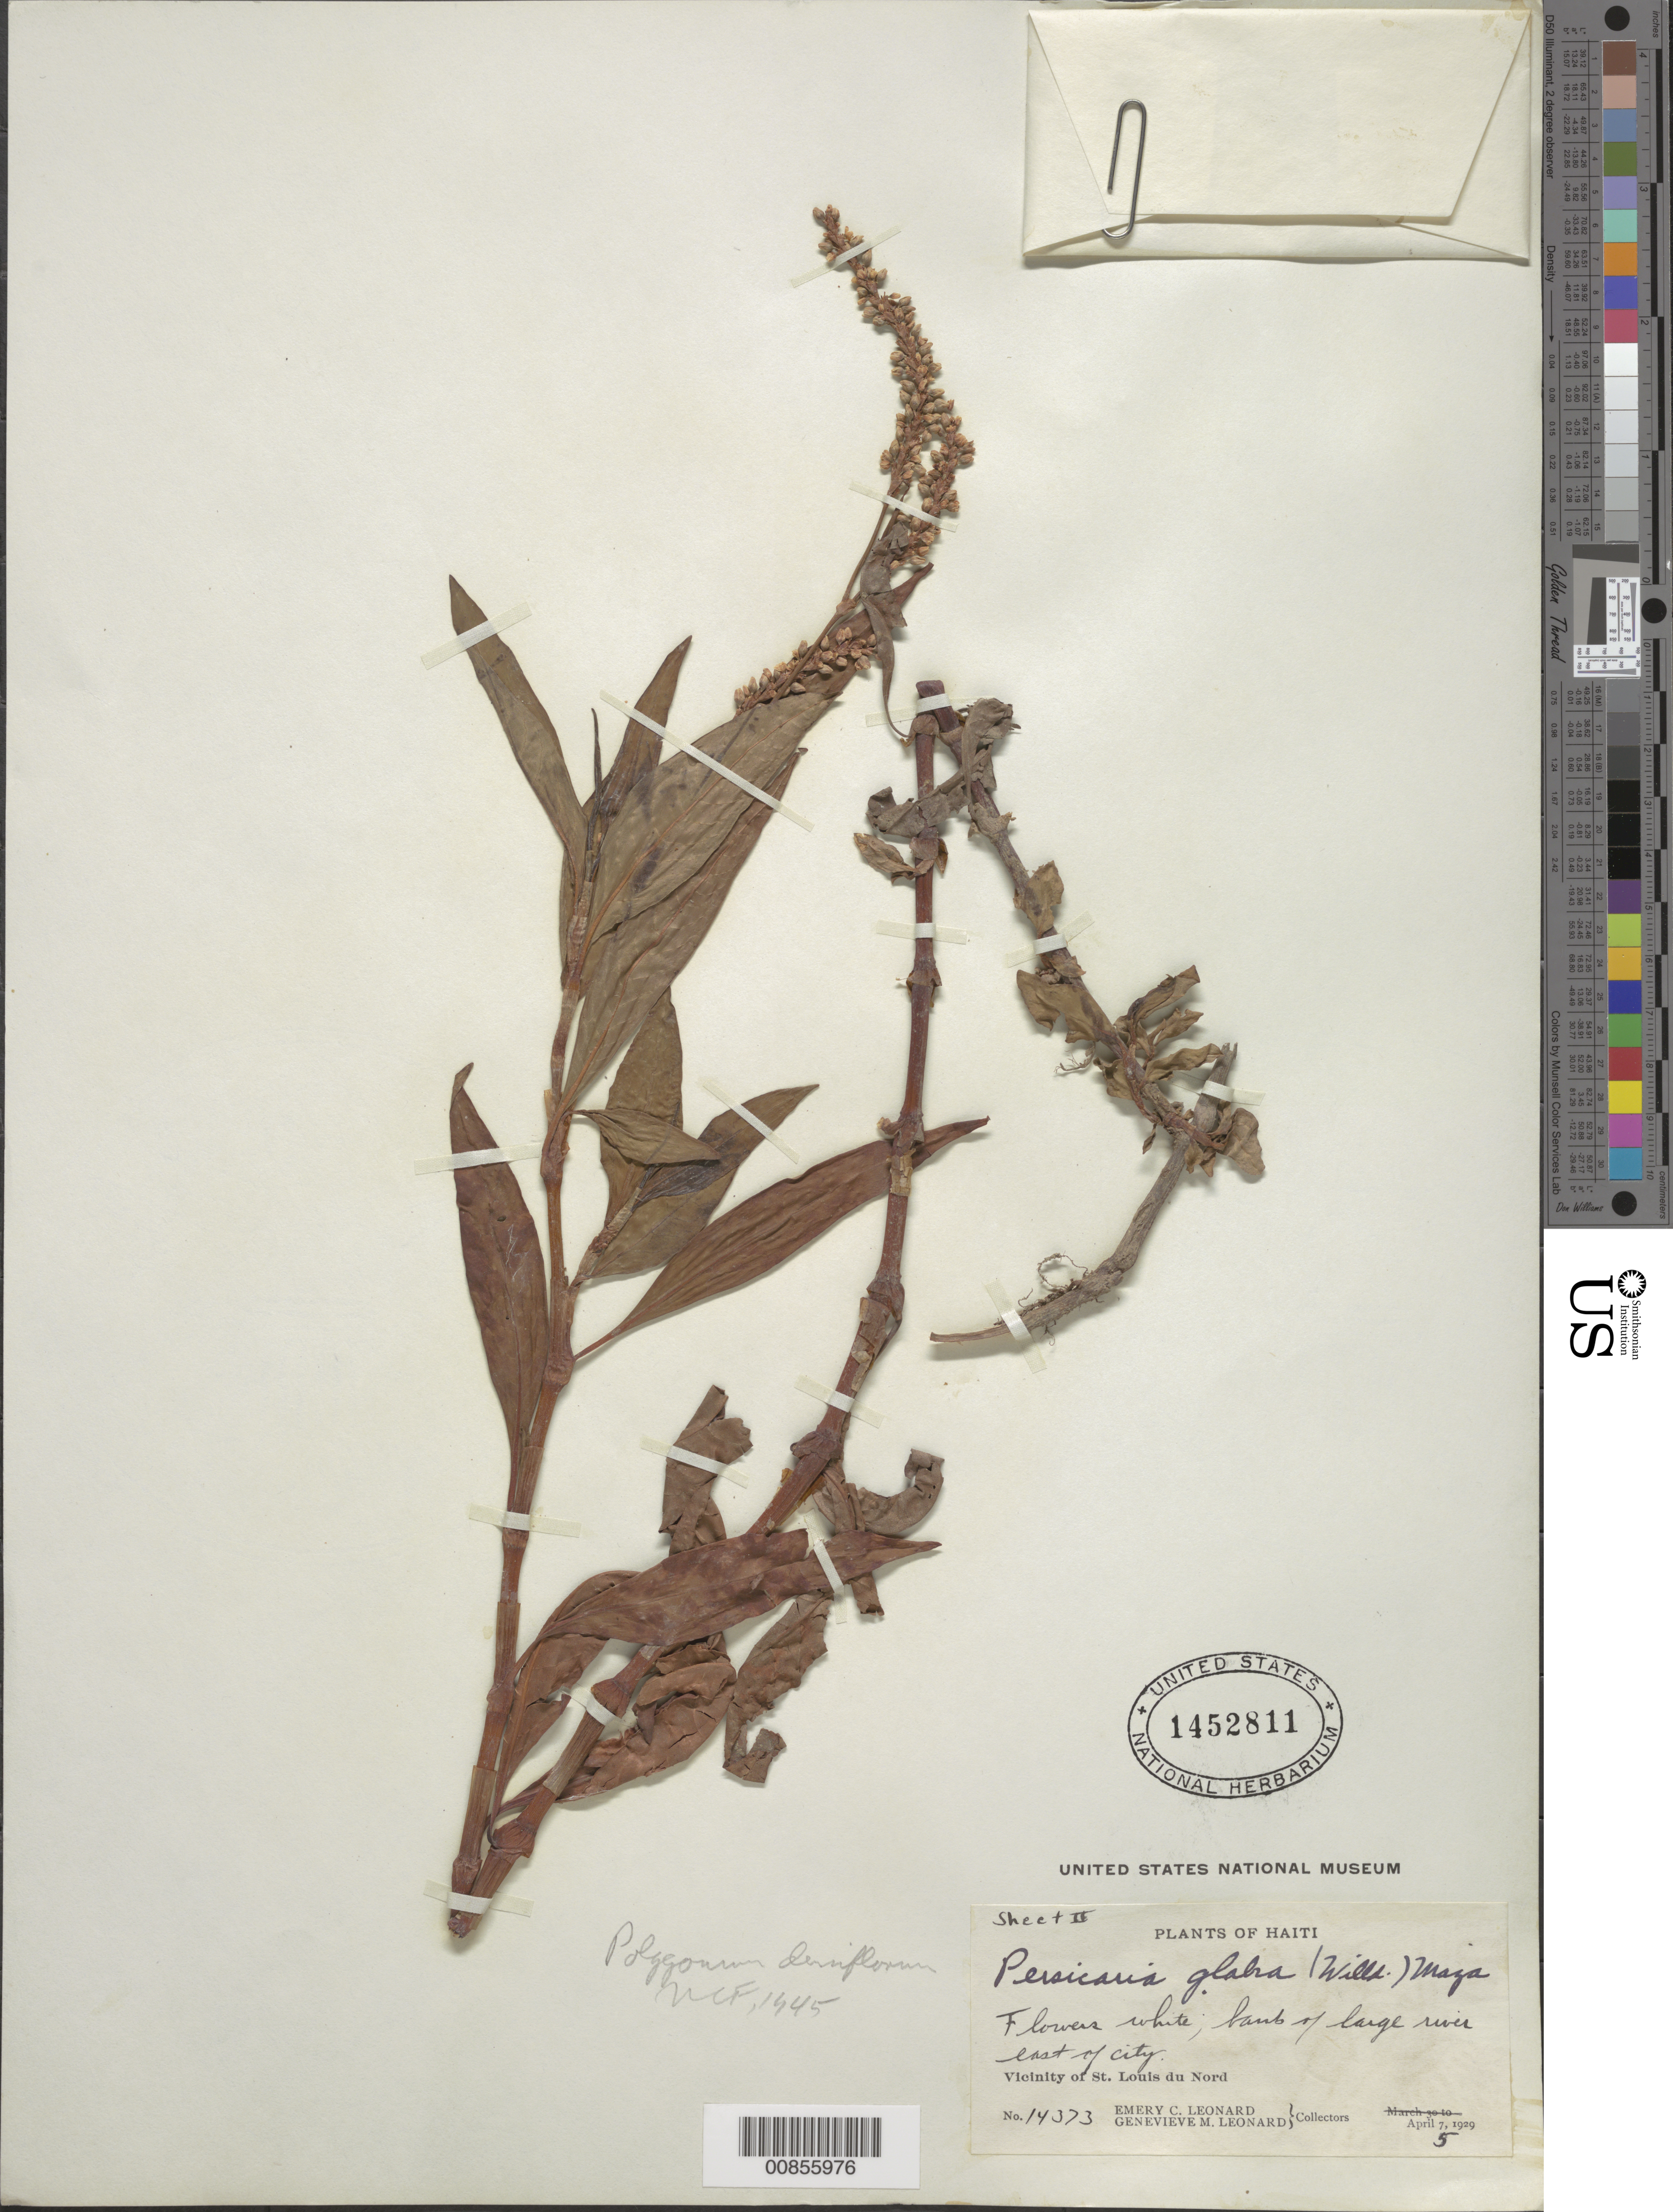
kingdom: Plantae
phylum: Tracheophyta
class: Magnoliopsida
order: Caryophyllales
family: Polygonaceae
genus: Polygonum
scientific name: Polygonum sp.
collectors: E. C. Leonard & G. M. Leonard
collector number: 14373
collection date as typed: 05 Apr 1929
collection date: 1929-04-05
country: Haiti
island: Hispaniola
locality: Vicinity of St. Louis du Nord. Bank of large river east of city.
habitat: Bank of river.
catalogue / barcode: US 1452811